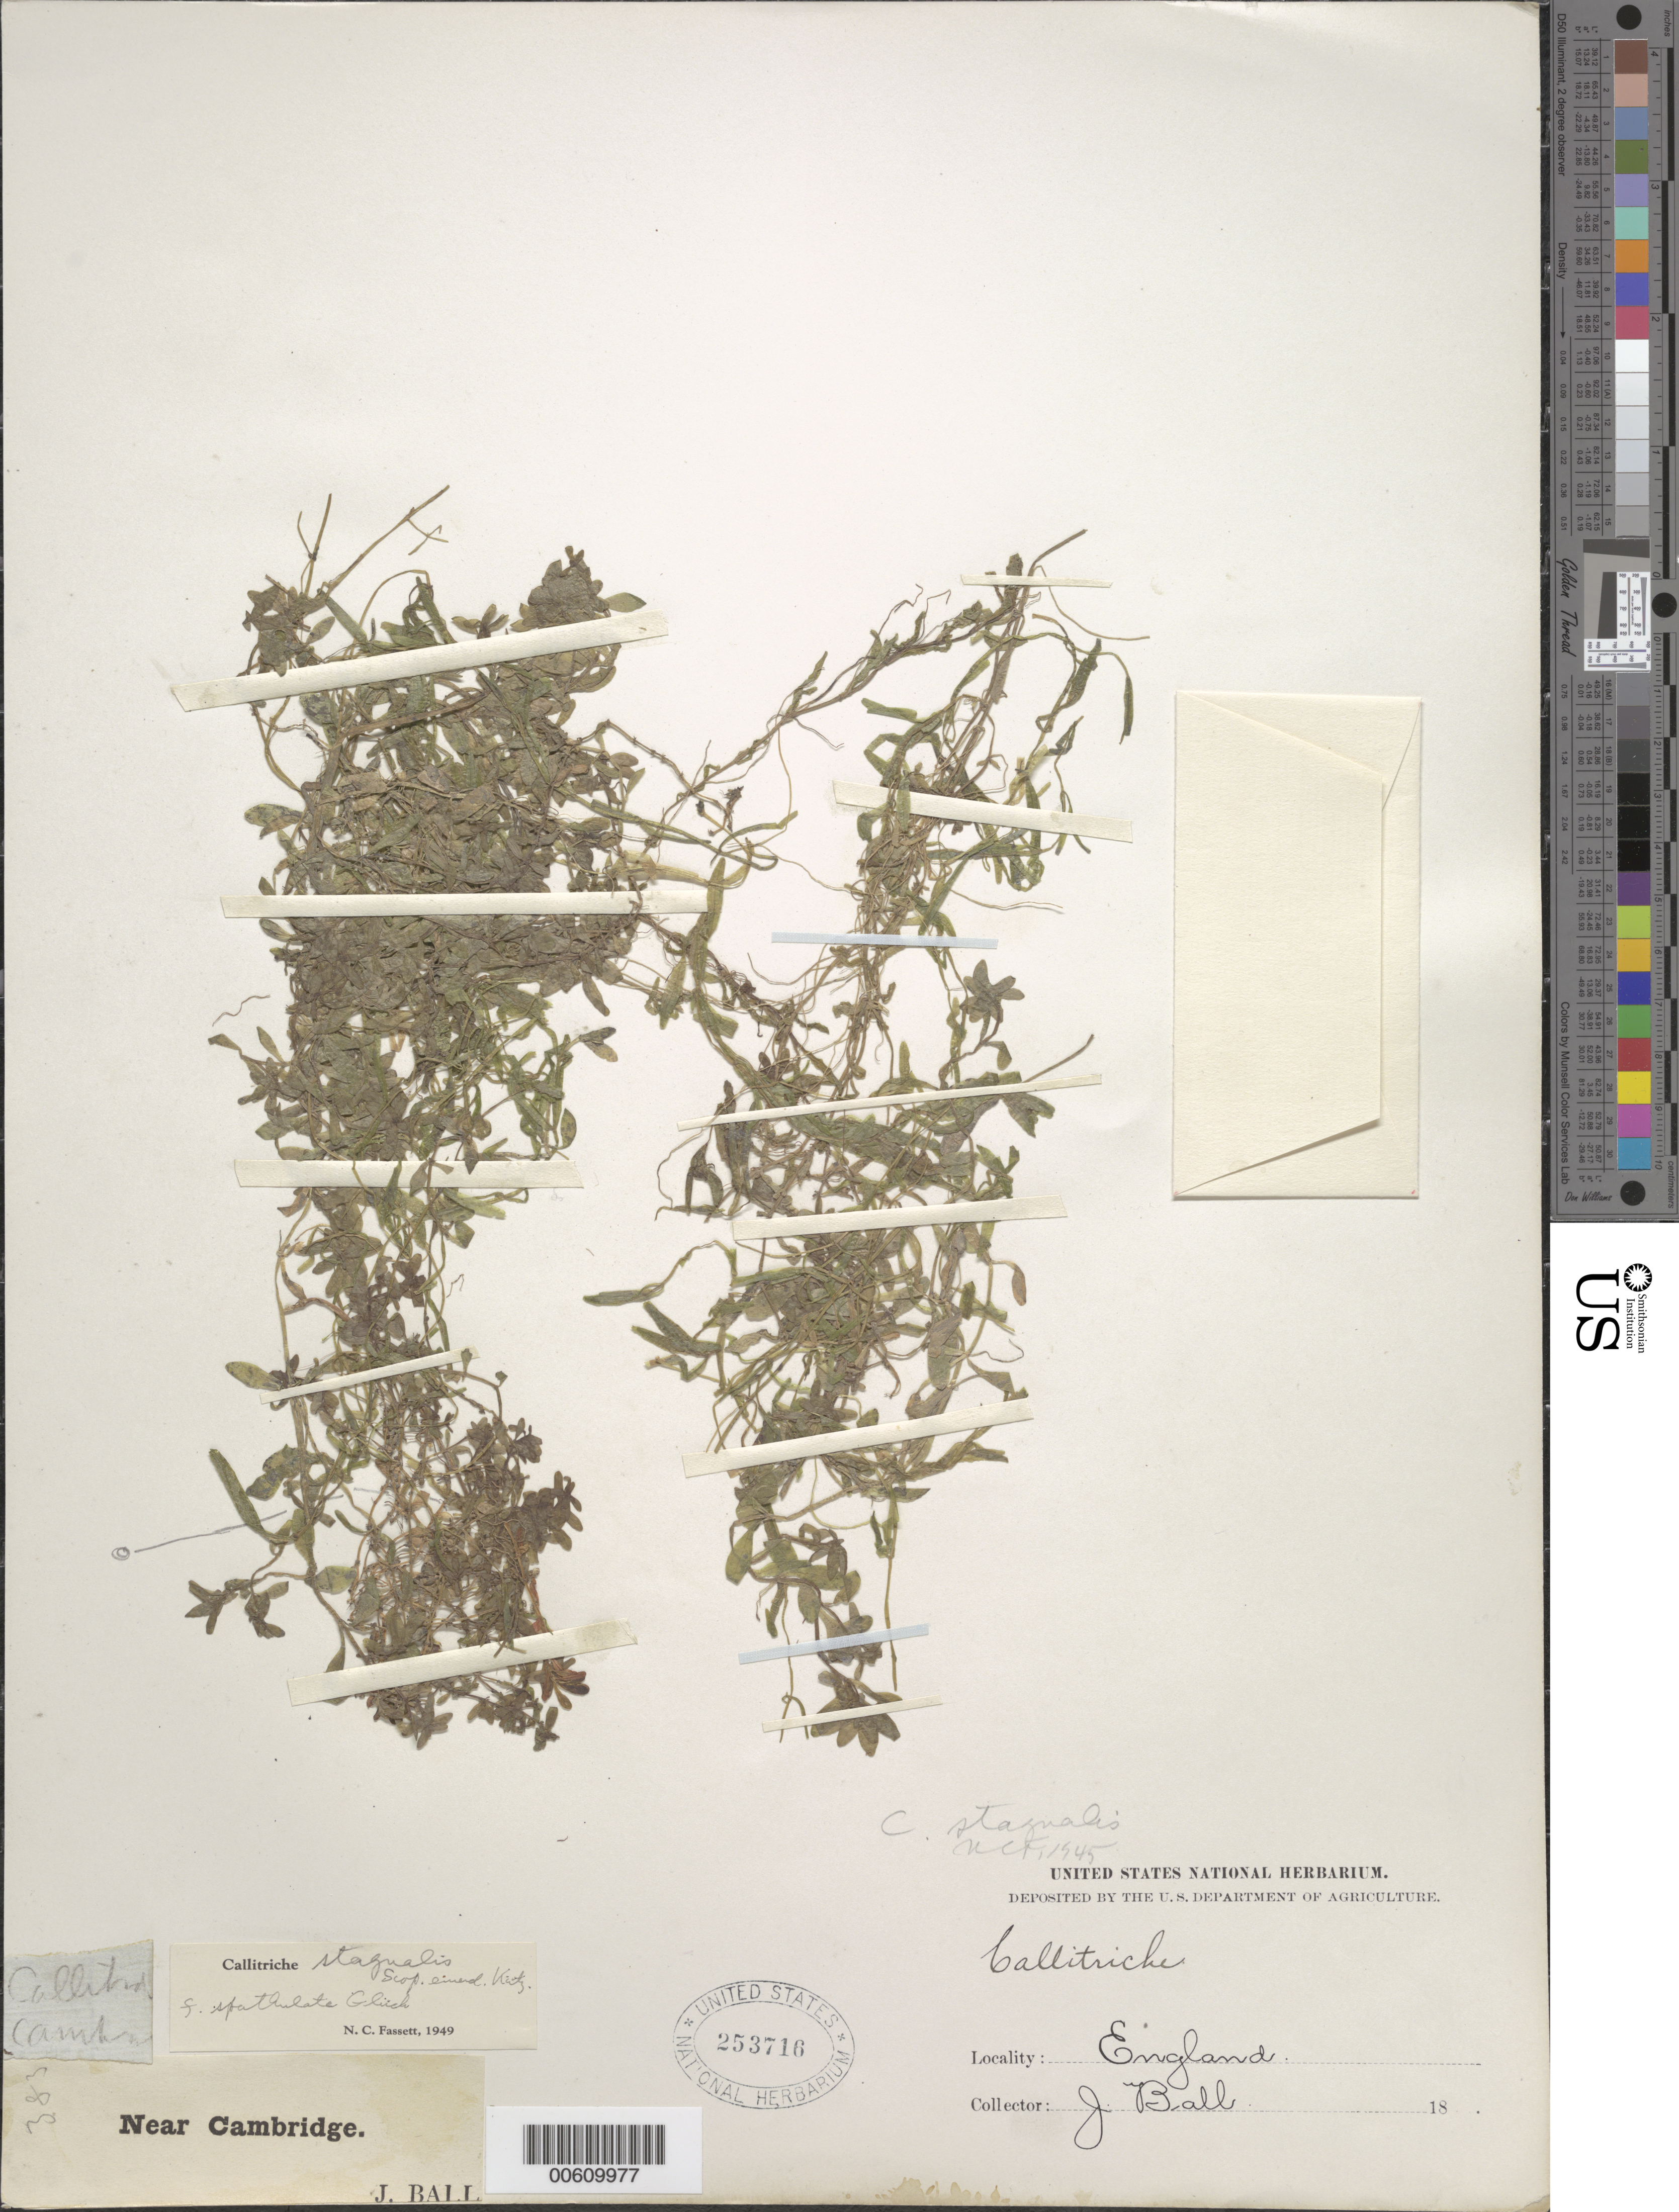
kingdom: Plantae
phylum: Tracheophyta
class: Magnoliopsida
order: Lamiales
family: Plantaginaceae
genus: Callitriche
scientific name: Callitriche stagnalis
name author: Scop.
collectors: J. Ball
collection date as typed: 18--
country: United Kingdom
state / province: England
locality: Near Cambridge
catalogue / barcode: US 253716